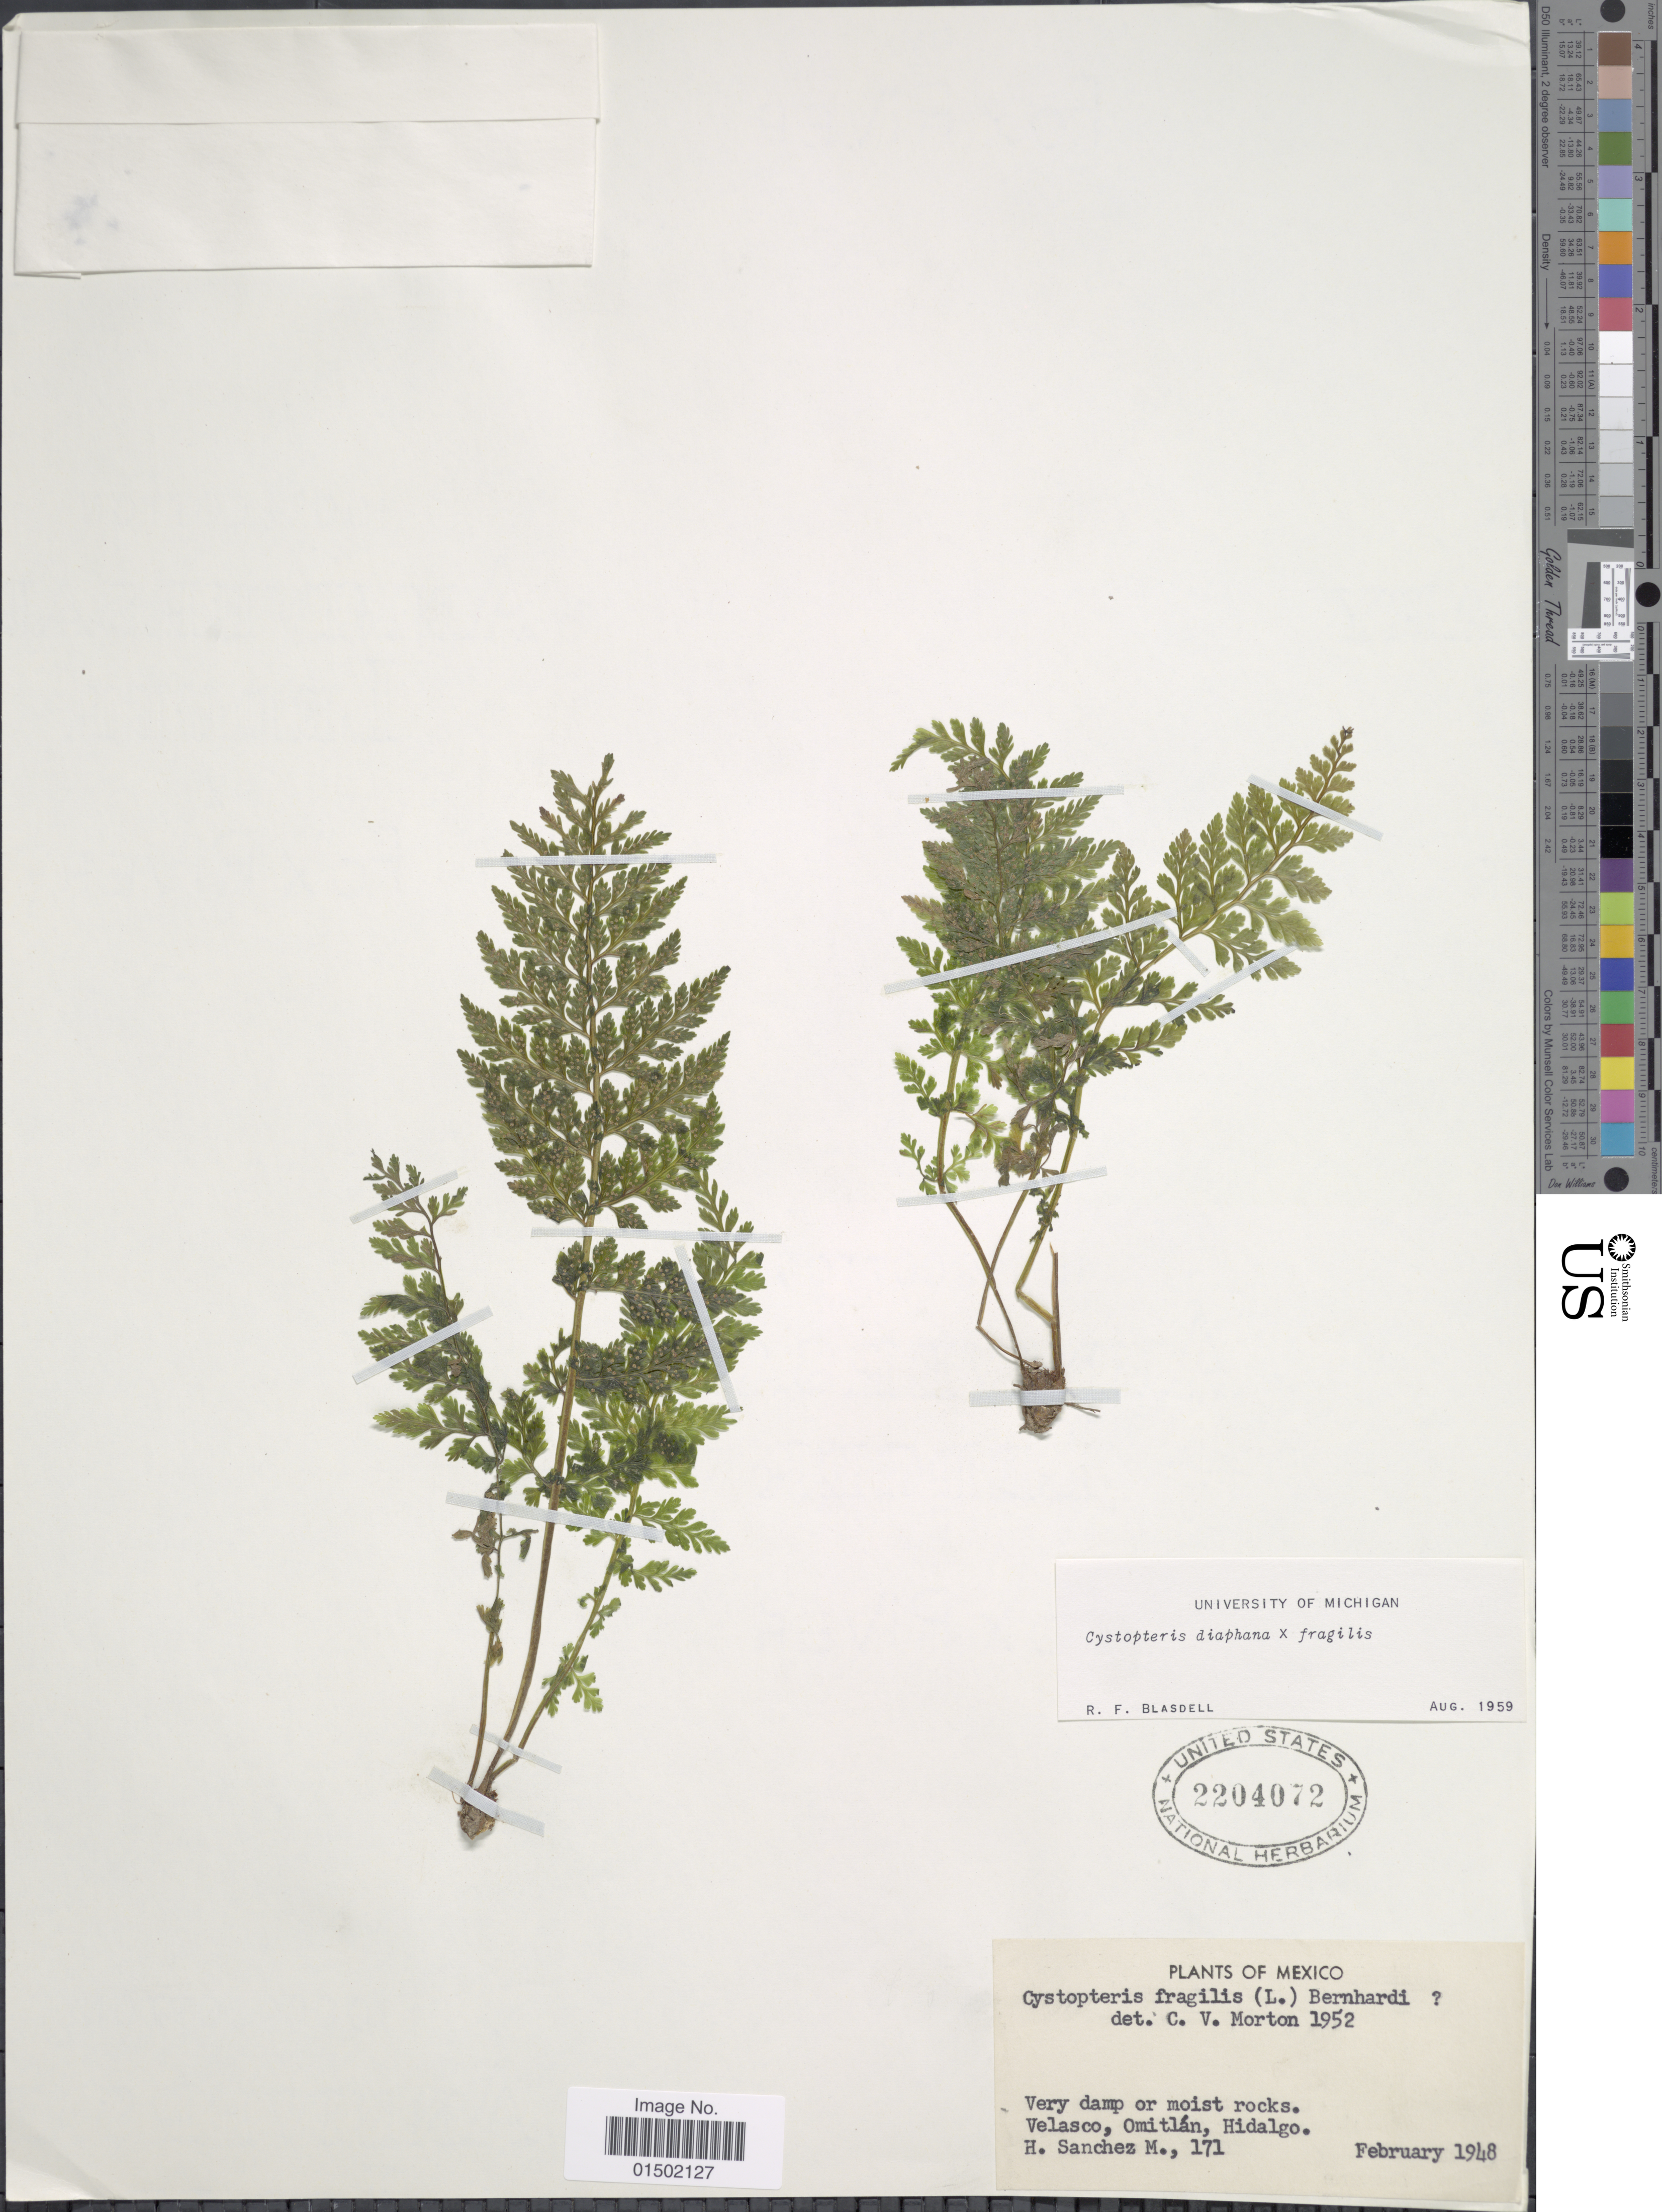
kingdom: Plantae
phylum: Tracheophyta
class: Polypodiopsida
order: Polypodiales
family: Cystopteridaceae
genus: Cystopteris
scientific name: Cystopteris diaphana x C. fragilis (L.) Bernh.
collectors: H. Sánchez-Mejorada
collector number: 171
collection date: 1948-02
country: Mexico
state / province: Hidalgo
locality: Velasco, Omitlan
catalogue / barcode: US 2204072